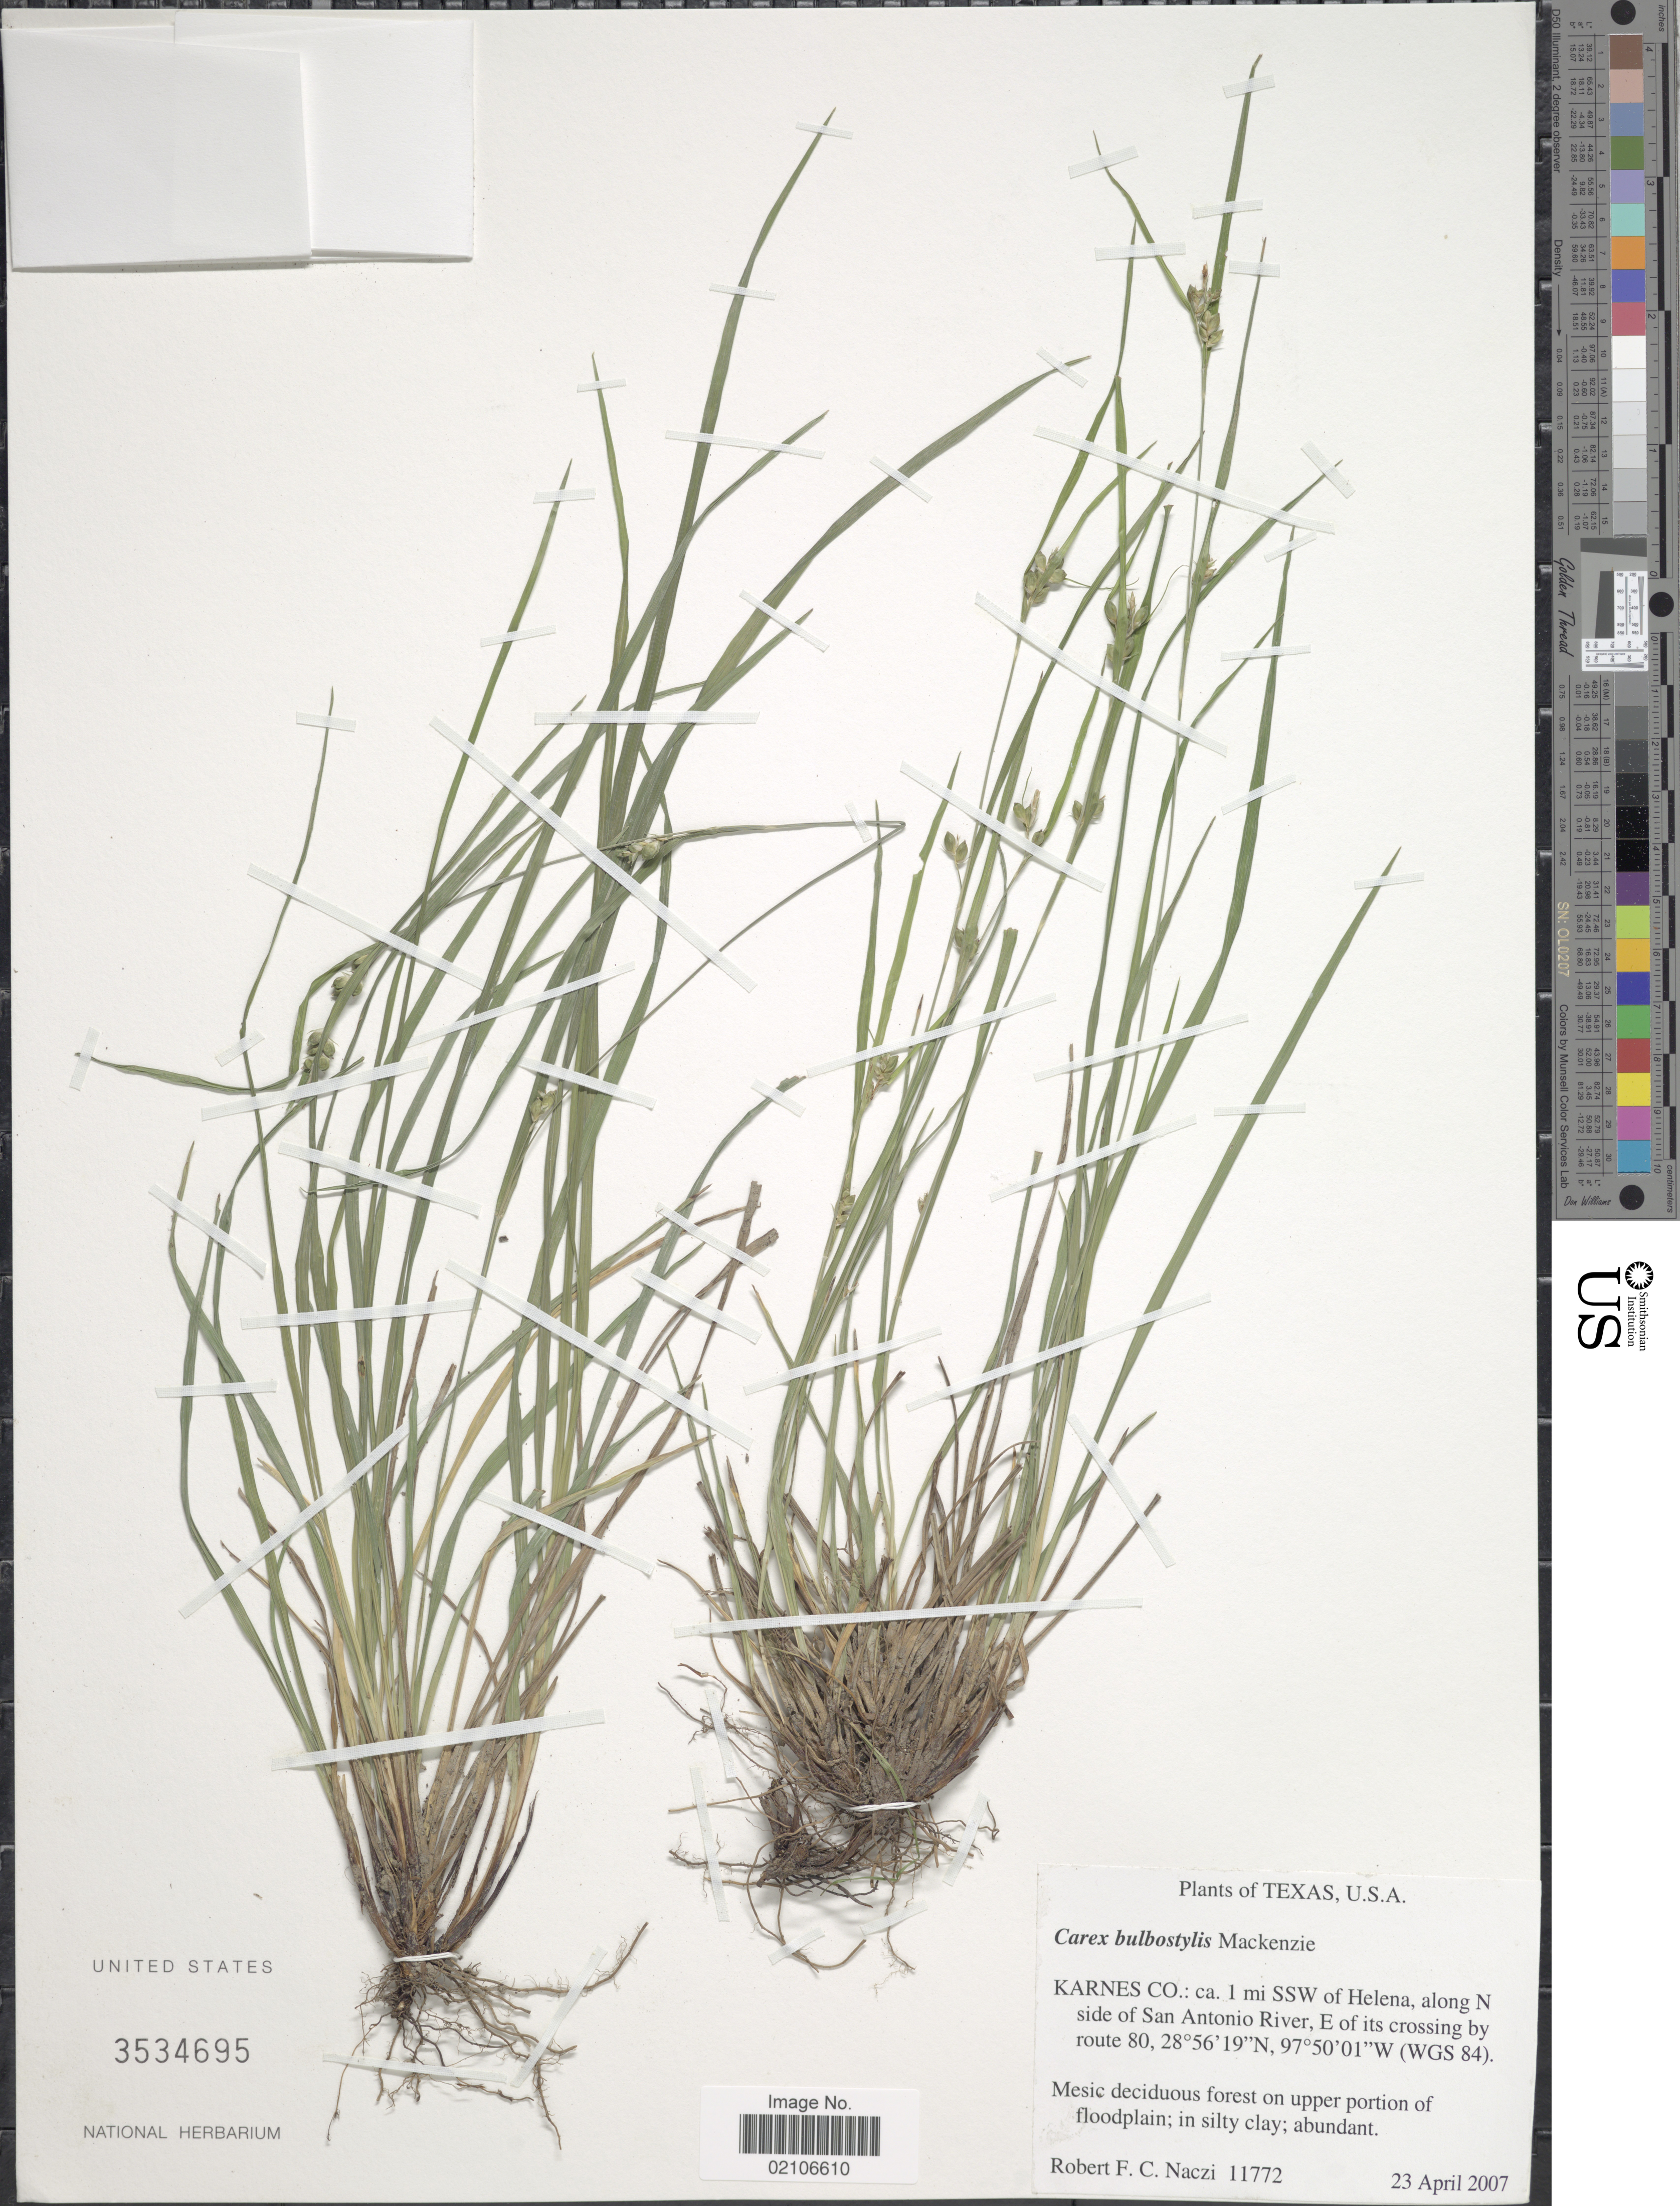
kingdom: Plantae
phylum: Tracheophyta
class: Liliopsida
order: Poales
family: Cyperaceae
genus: Carex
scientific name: Carex bulbostylis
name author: Mack.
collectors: R. F. C. Naczi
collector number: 11772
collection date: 2007-04-23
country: United States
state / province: Texas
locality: Karnes Co: ca. 1 mi SSW of Helena, along N side of San Antonio River, E of its crossing by route 80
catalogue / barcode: US 3534695